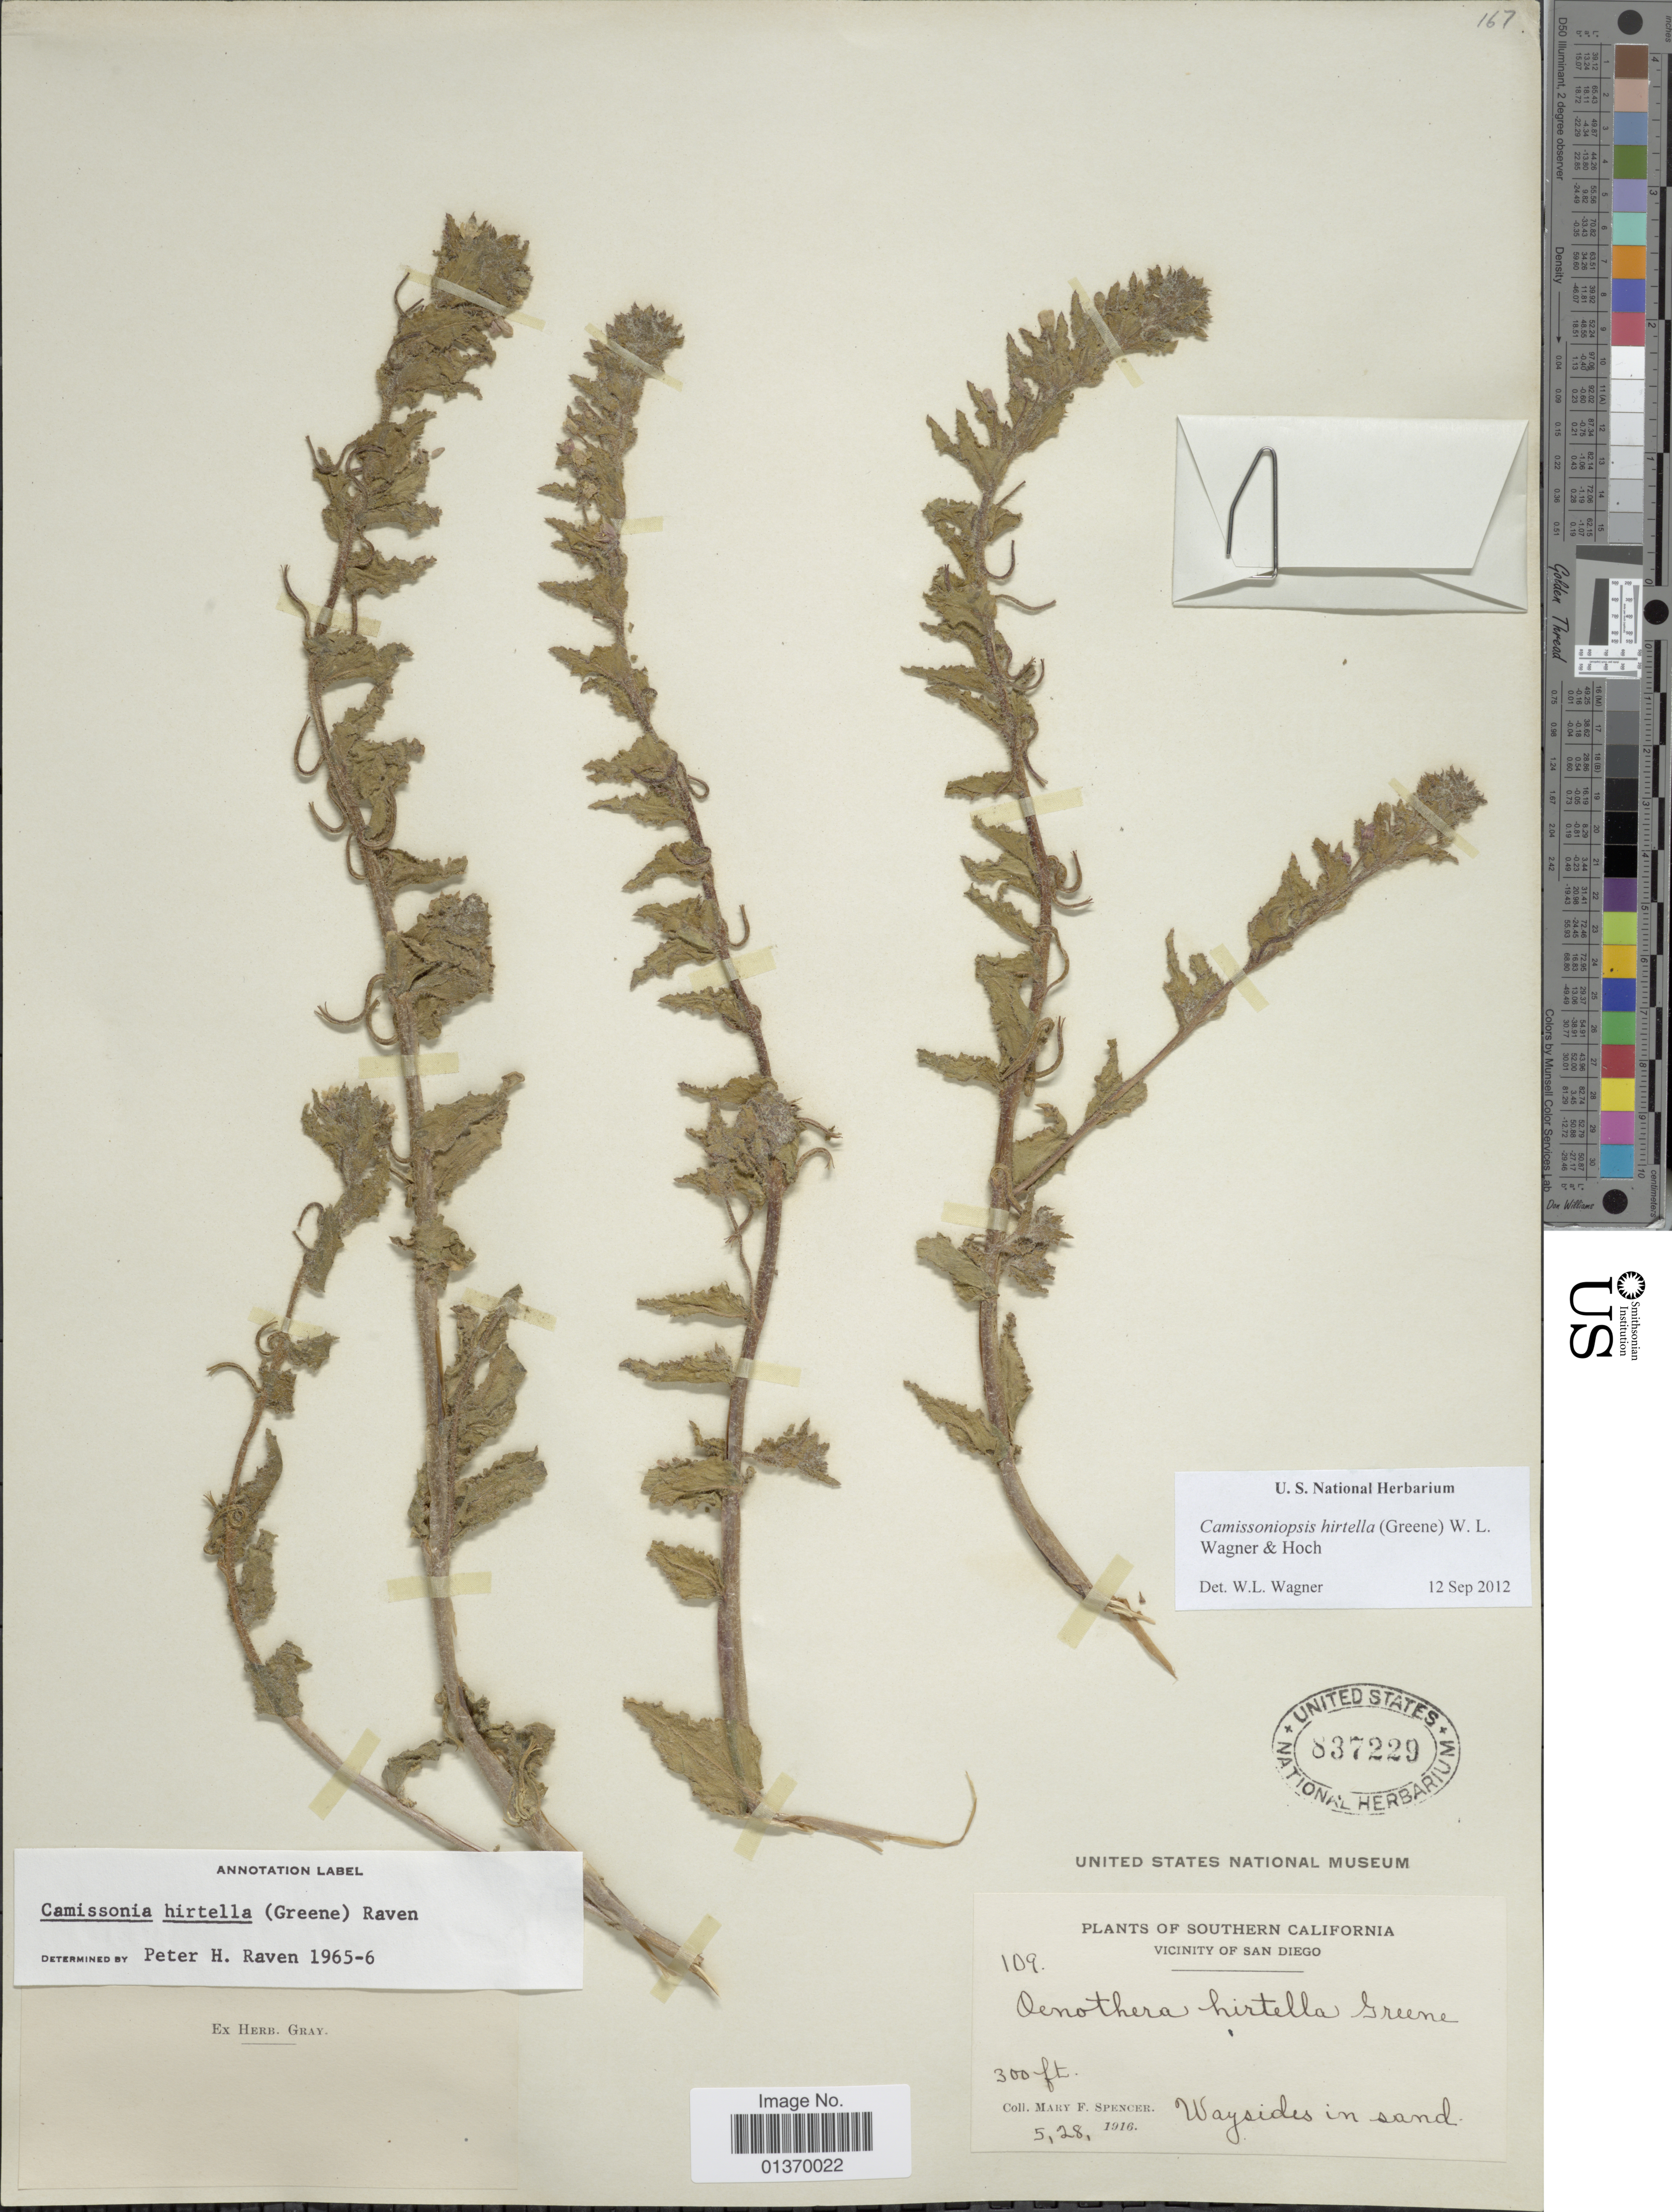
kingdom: Plantae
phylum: Tracheophyta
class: Magnoliopsida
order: Myrtales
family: Onagraceae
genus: Camissoniopsis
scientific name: Camissoniopsis hirtella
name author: (Greene) W.L. Wagner & Hoch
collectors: M. Spencer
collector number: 109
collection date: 1916-05-28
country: United States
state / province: California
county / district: San Diego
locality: Southern California, Vicinity of San Diego, Waysides in sand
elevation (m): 91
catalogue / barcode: US 837229